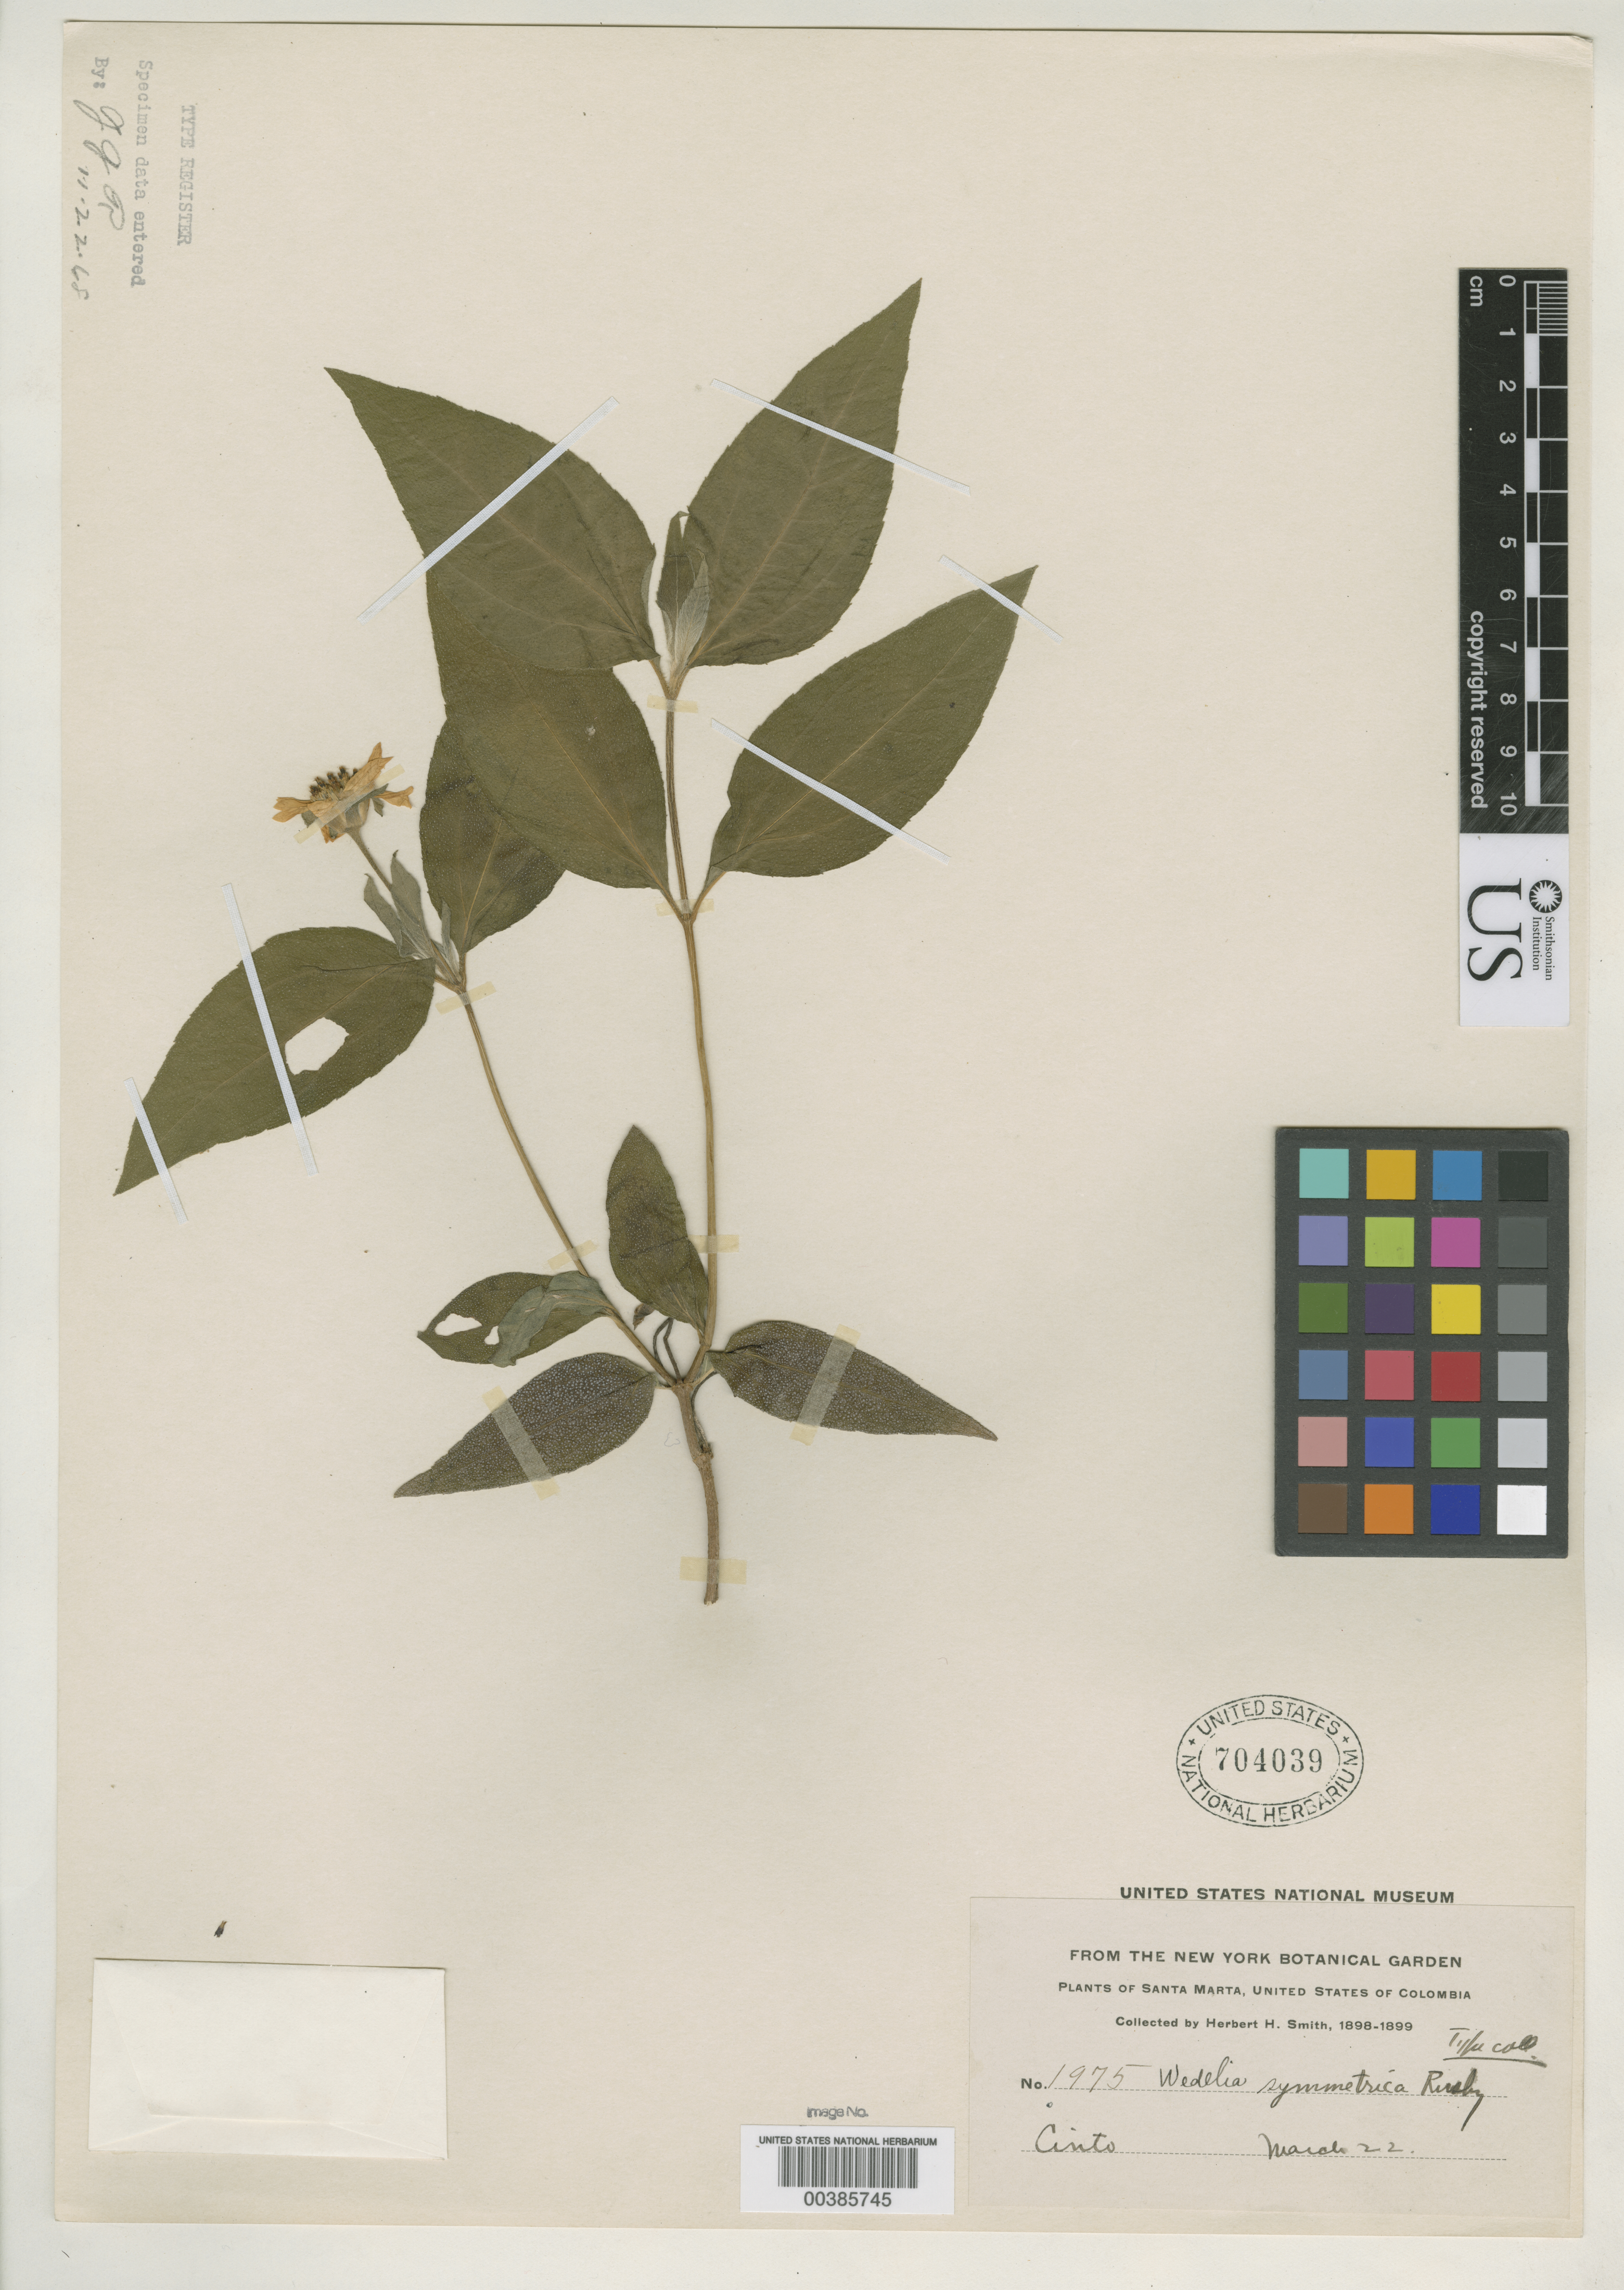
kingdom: Plantae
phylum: Tracheophyta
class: Magnoliopsida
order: Asterales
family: Asteraceae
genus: Wedelia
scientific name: Wedelia symmetrica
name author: Rusby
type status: Isotype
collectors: Herbert H. Smith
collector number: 1975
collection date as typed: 22 Mar 1899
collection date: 1899-03-22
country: Colombia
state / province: Magdalena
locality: Cinto, Santa Marta.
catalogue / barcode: US 704039